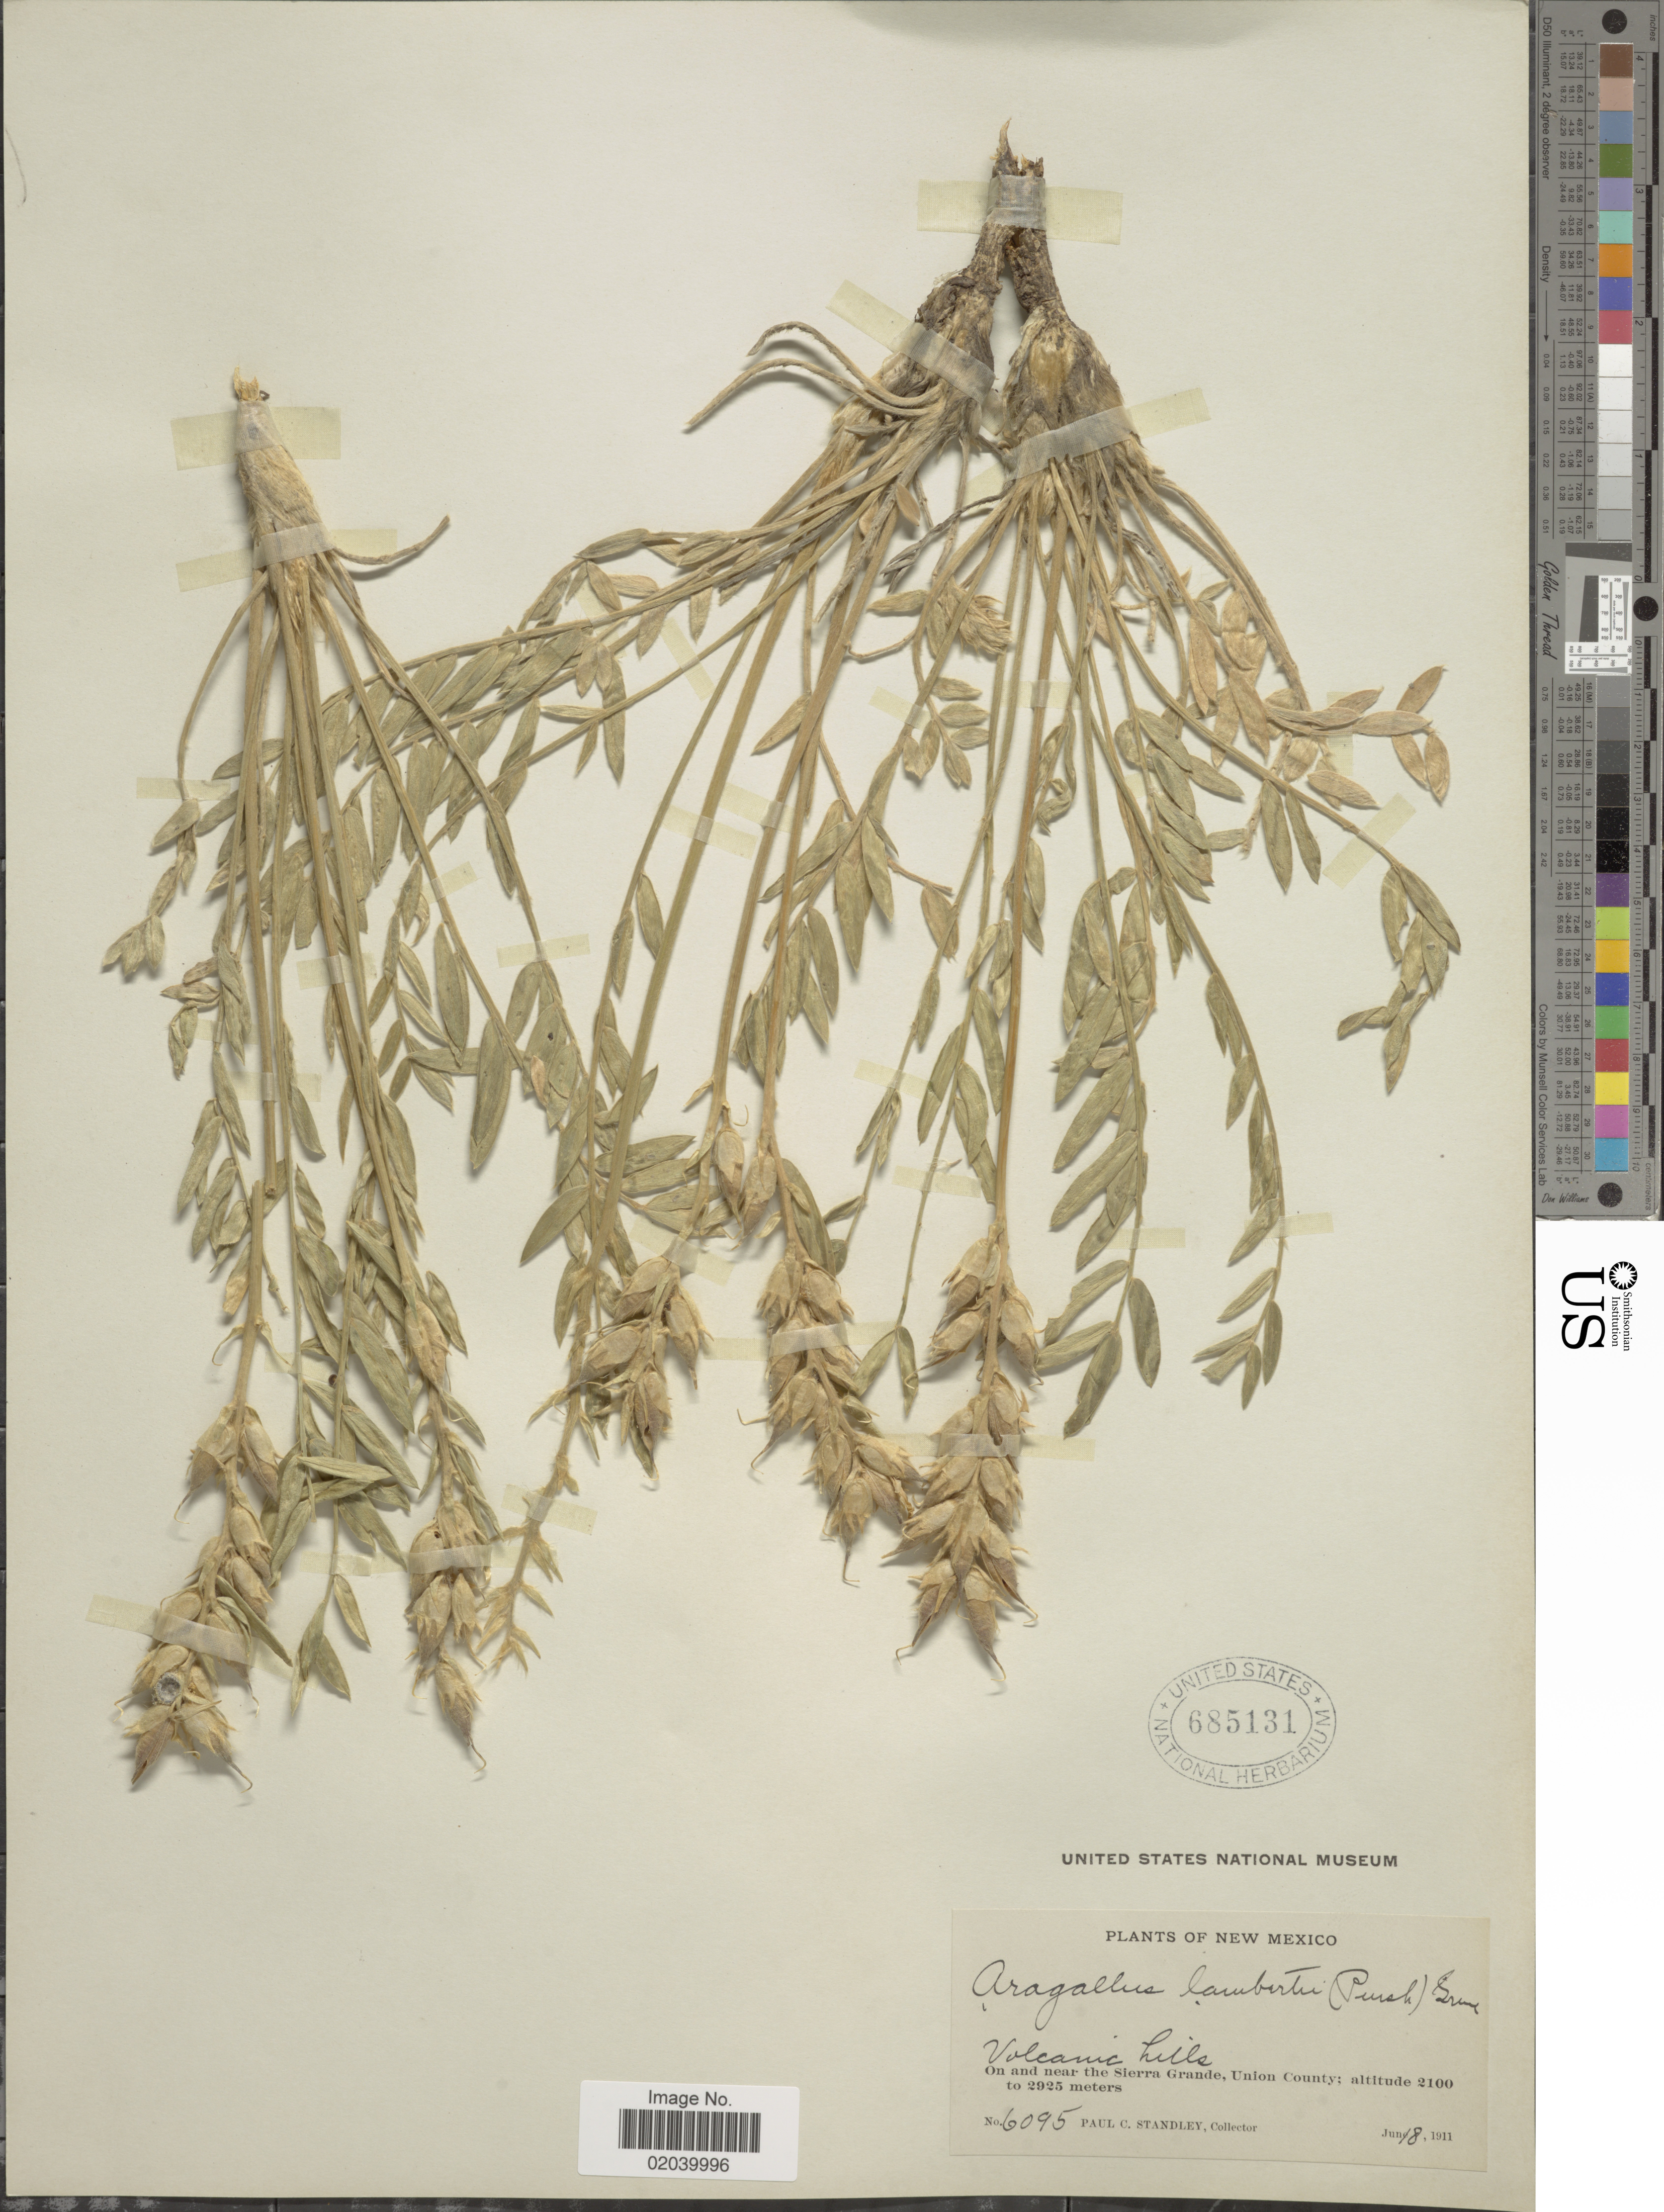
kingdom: Plantae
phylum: Tracheophyta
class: Magnoliopsida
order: Fabales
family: Fabaceae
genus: Oxytropis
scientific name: Oxytropis lambertii var. bigelovii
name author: A. Gray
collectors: P. C. Standley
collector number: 6095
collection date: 1911-06-18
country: United States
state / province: New Mexico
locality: On and near the Sierra Grande, Union County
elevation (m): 2100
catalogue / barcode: US 685131